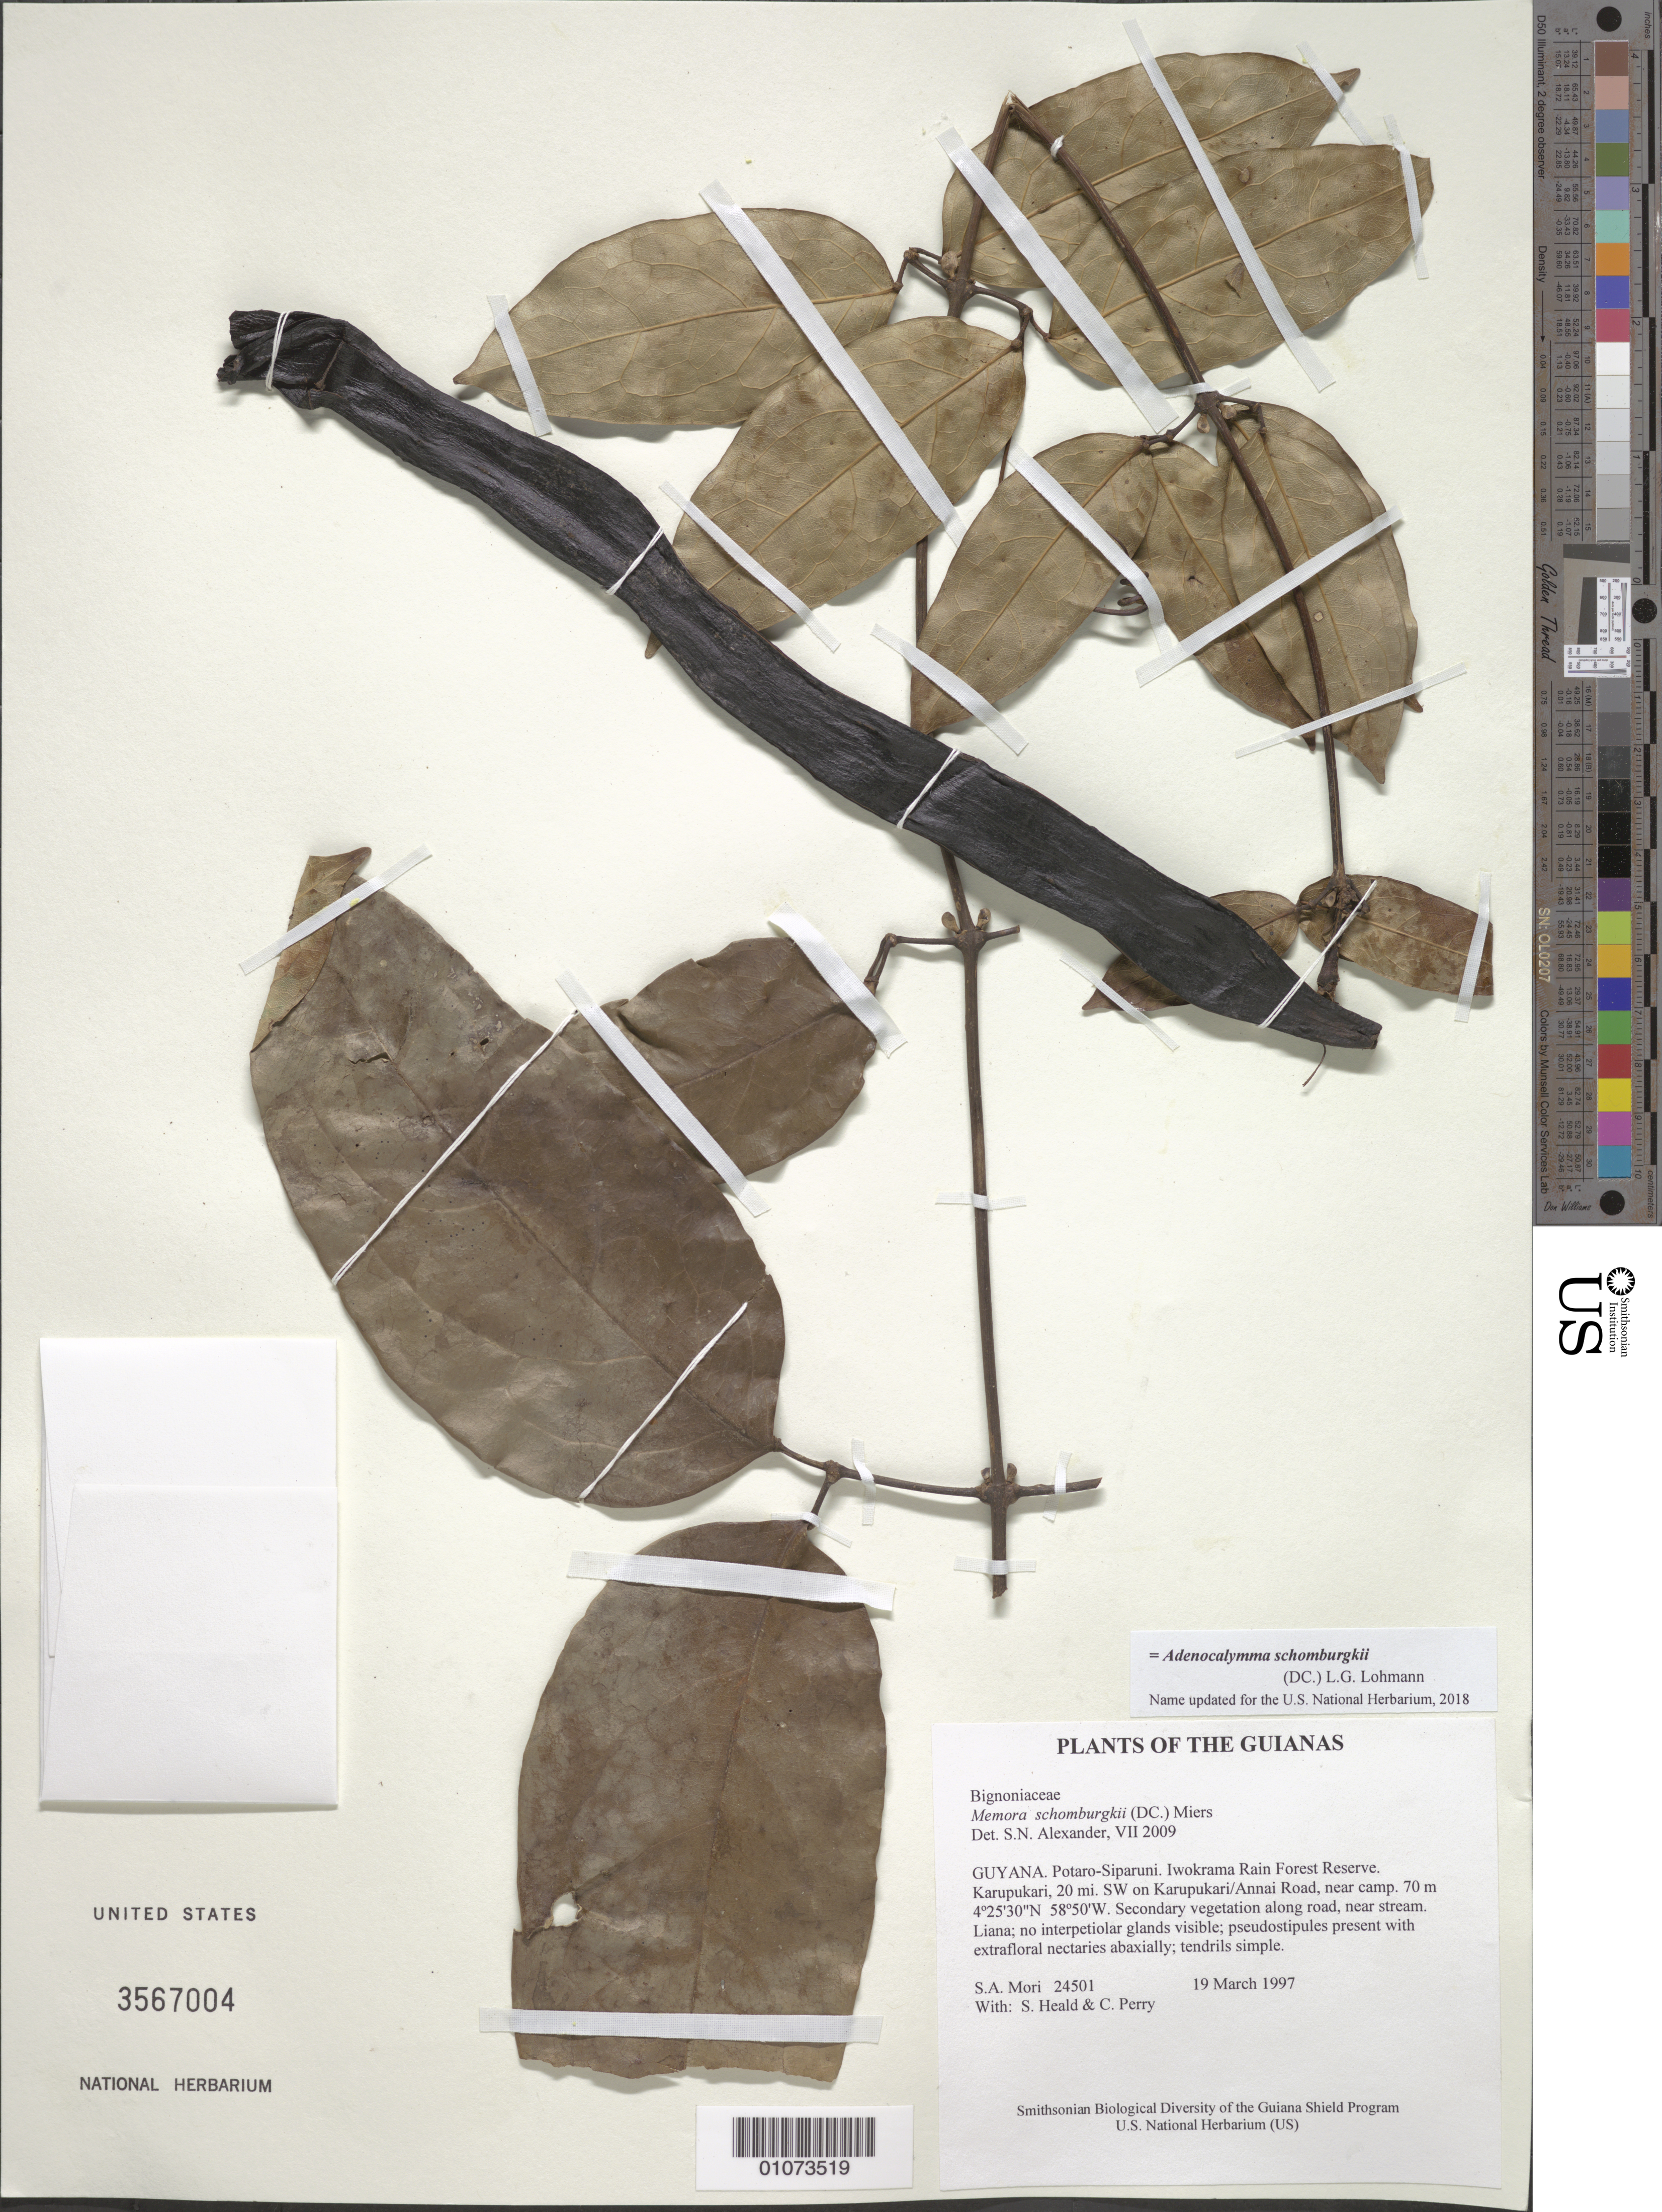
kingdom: Plantae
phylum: Tracheophyta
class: Magnoliopsida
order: Lamiales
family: Bignoniaceae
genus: Adenocalymma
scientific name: Adenocalymma schomburgkii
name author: (DC.) L.G. Lohmann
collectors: S. Mori, S. Heald & C. Perry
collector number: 24501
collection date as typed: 19 March 1997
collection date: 1997-03-19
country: Guyana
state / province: Potaro-Siparuni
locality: Iwokrama Rain Forest Reserve. Karupukari, 20 mi. SW on Karupukari/Annai Road, near camp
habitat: Secondary vegetation along road, near stream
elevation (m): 70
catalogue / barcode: US 3567004